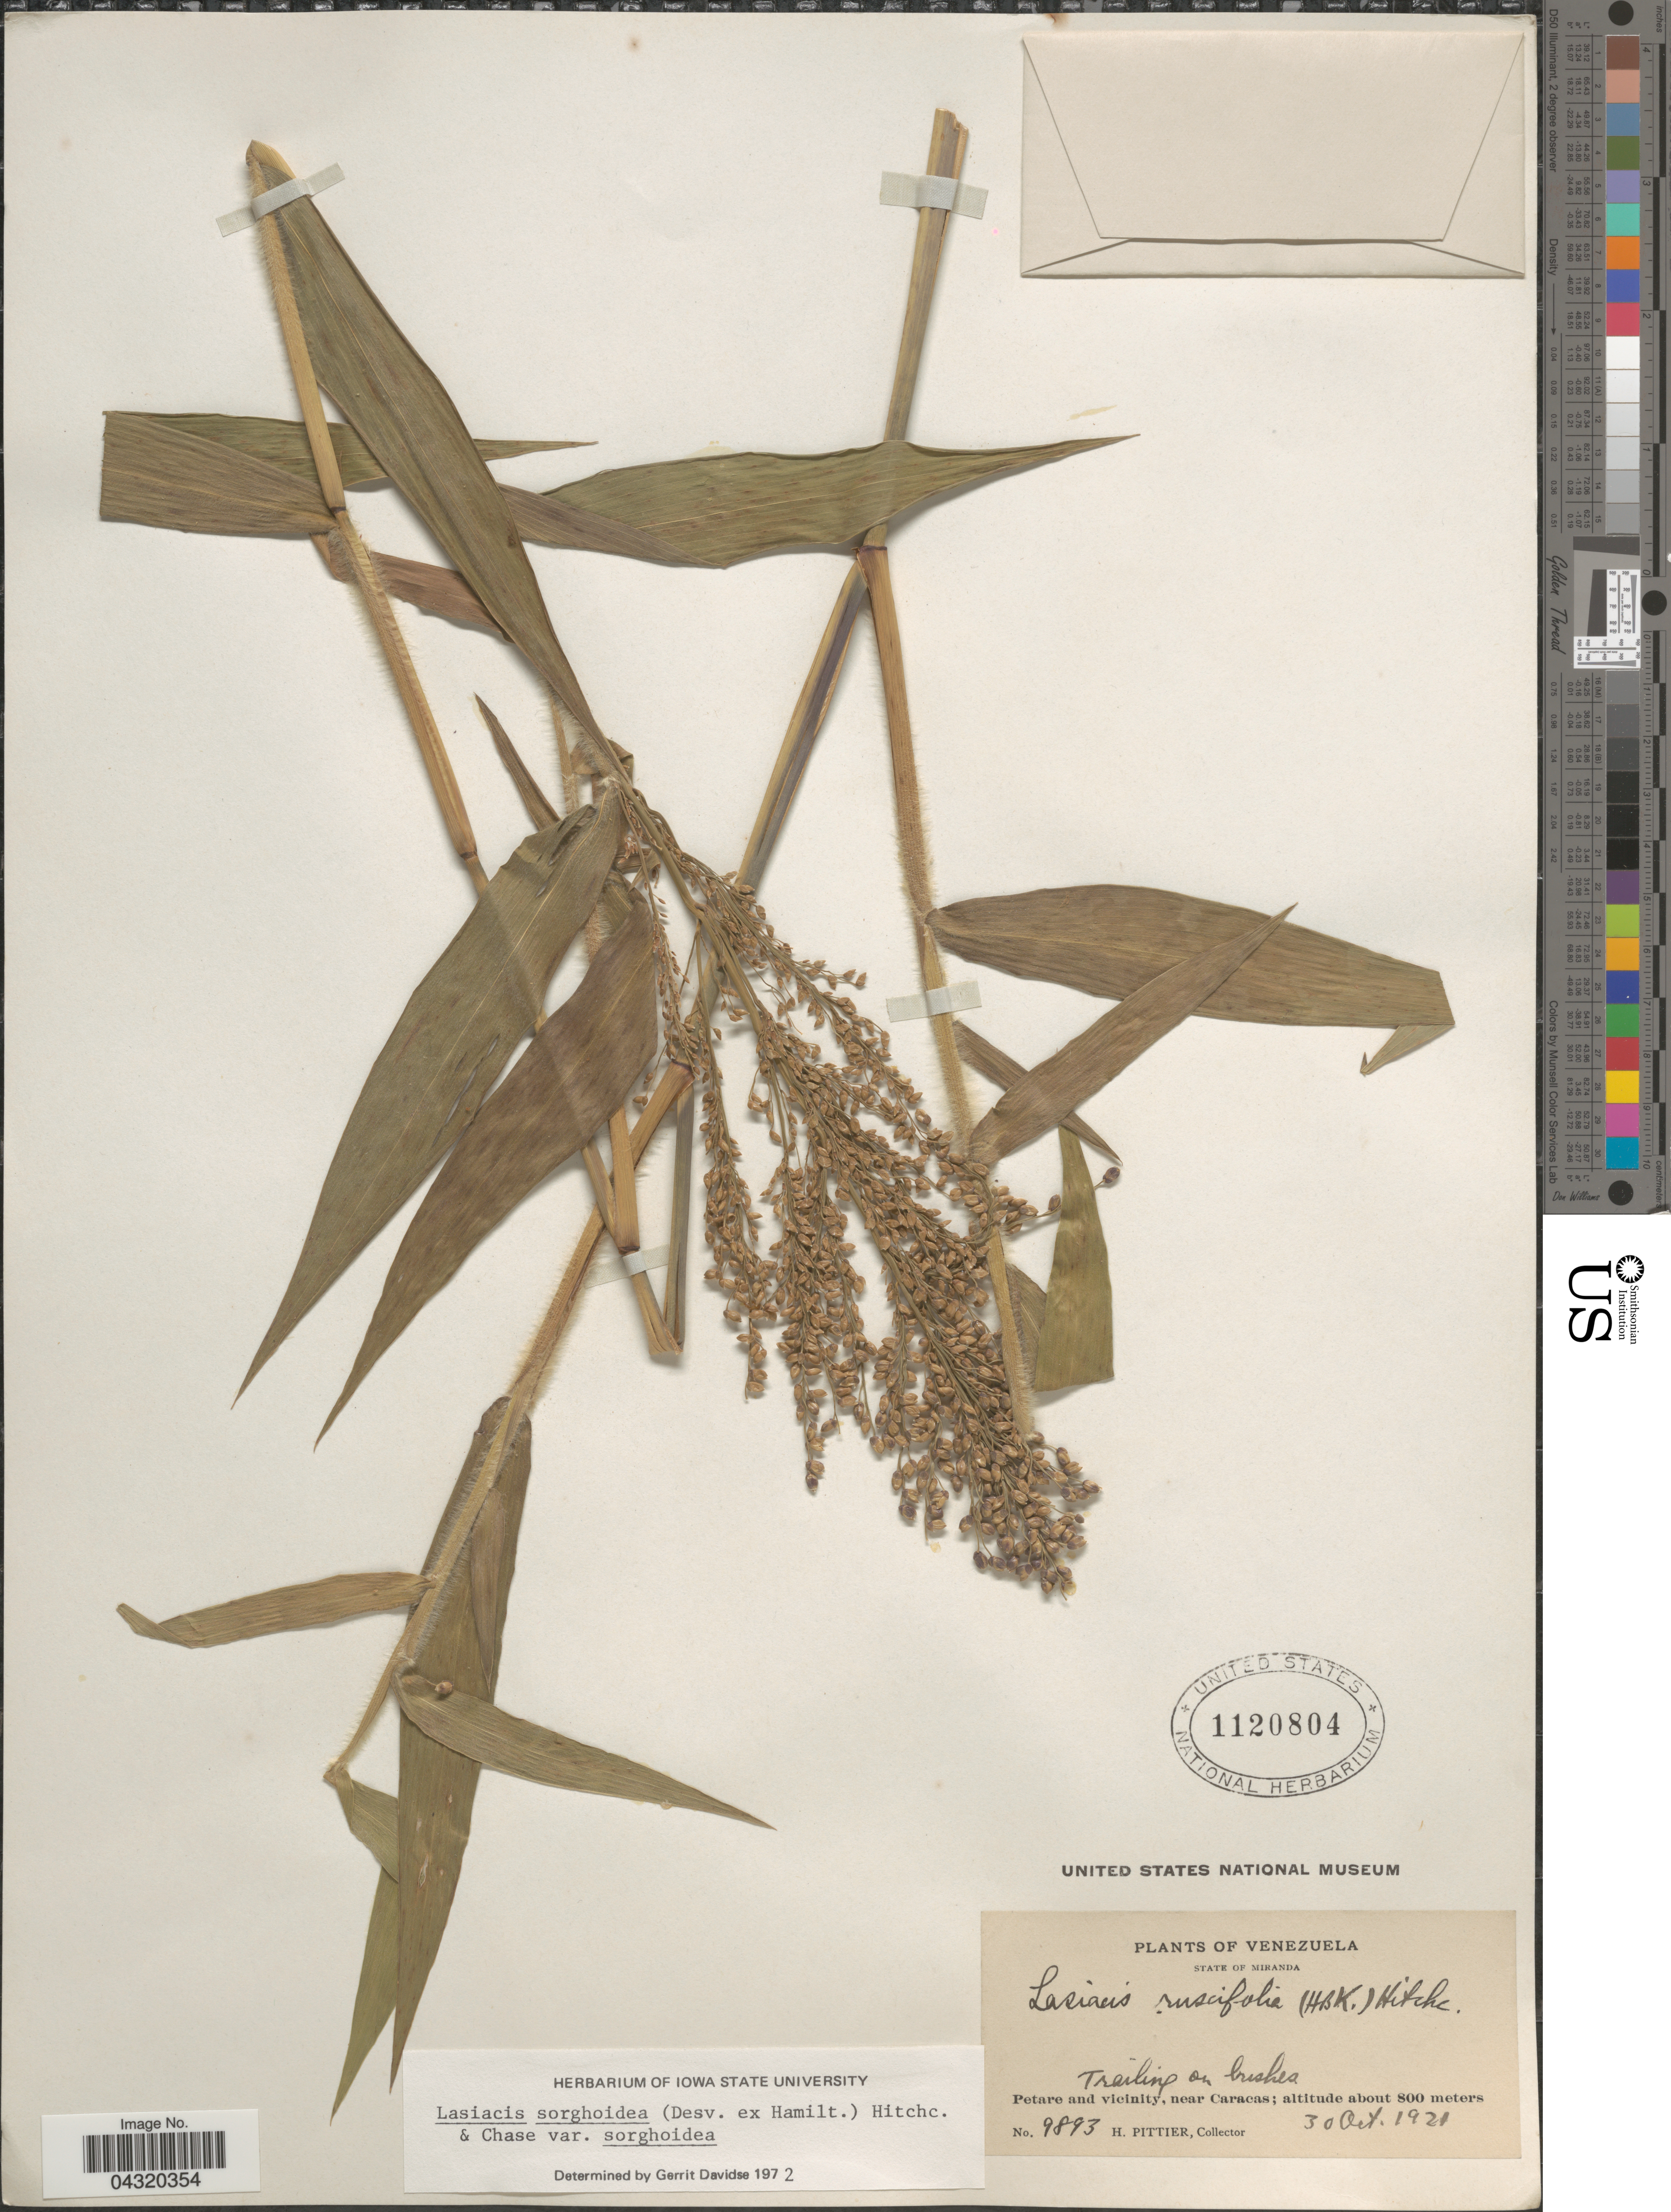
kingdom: Plantae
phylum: Tracheophyta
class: Liliopsida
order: Poales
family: Poaceae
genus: Lasiacis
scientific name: Lasiacis sorghoidea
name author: (Desv. ex Ham.) Hitchc. & Chase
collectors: H. F. Pittier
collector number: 9893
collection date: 1920-10-30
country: Venezuela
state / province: Miranda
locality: Trailing on bushes. Petare and vicinity, near Caracas.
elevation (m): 800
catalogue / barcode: US 1120804